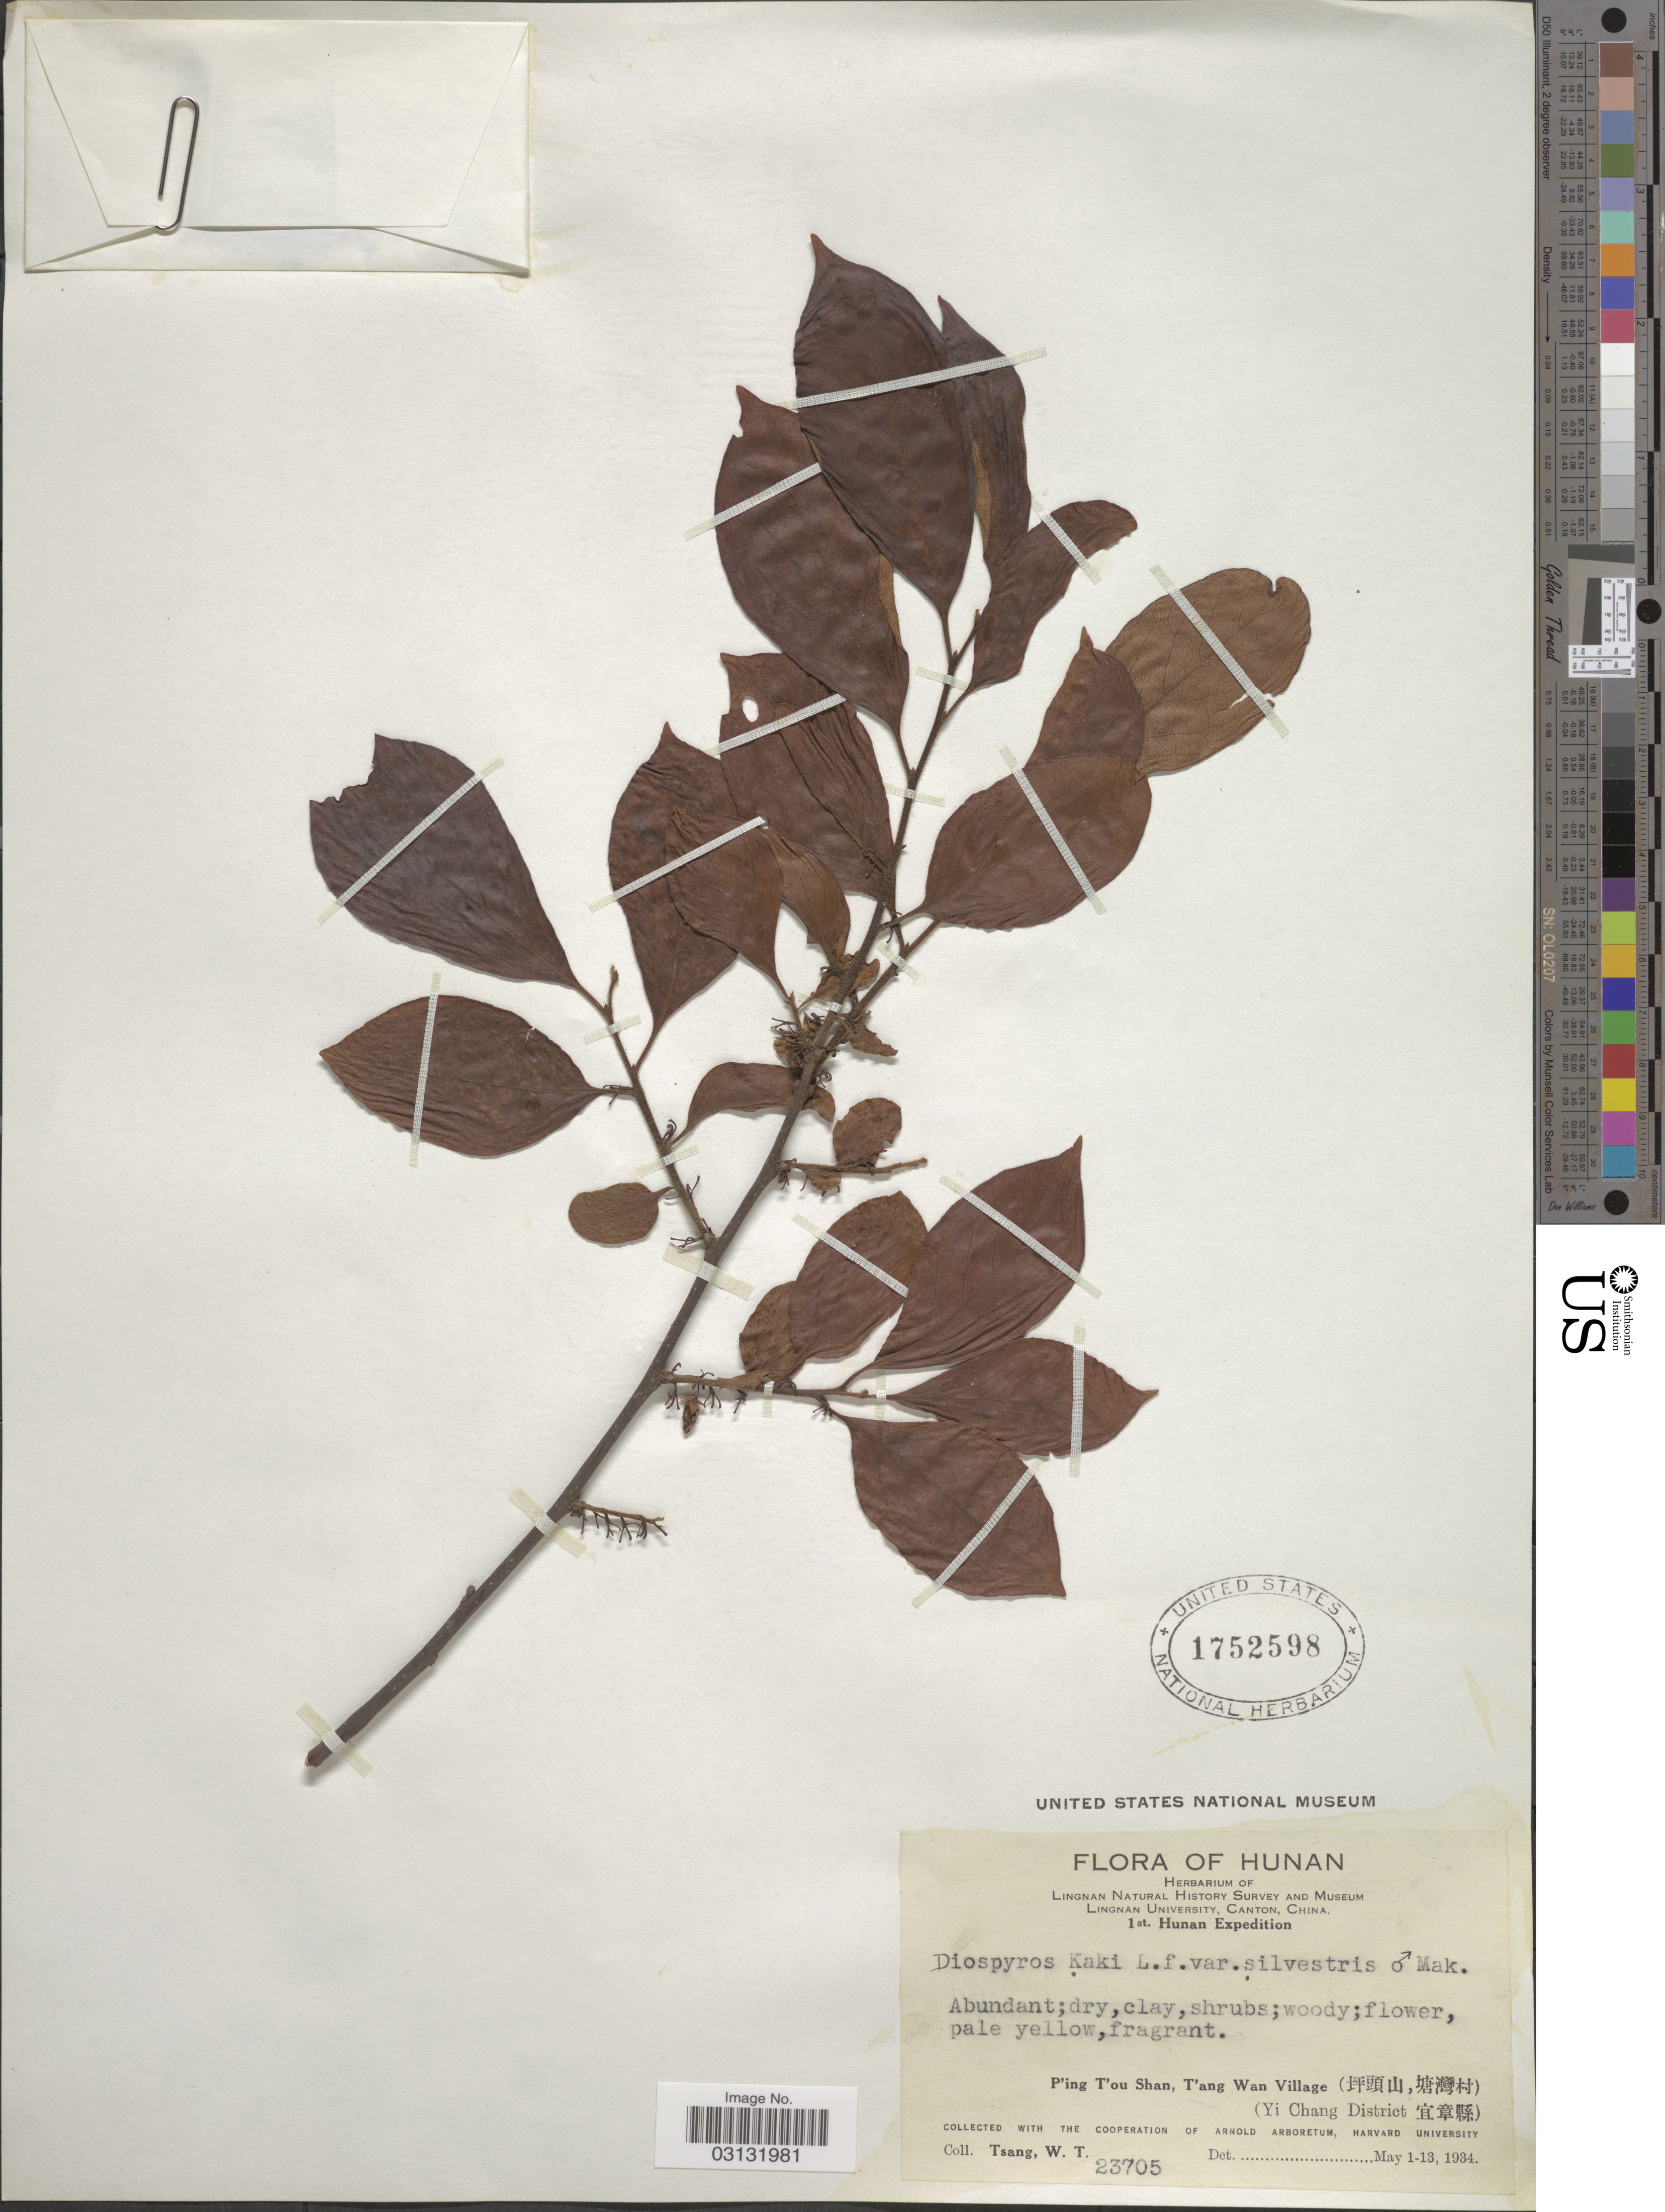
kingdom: Plantae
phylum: Tracheophyta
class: Magnoliopsida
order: Ericales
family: Ebenaceae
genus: Diospyros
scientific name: Diospyros kaki var. silvestris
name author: Makino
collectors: W. T. Tsang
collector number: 23705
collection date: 1934-05-01/1934-05-13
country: China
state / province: Hunan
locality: P'ing T'ou Shan, T'ang Wan Village. (Yi Chang District).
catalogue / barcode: US 1752598